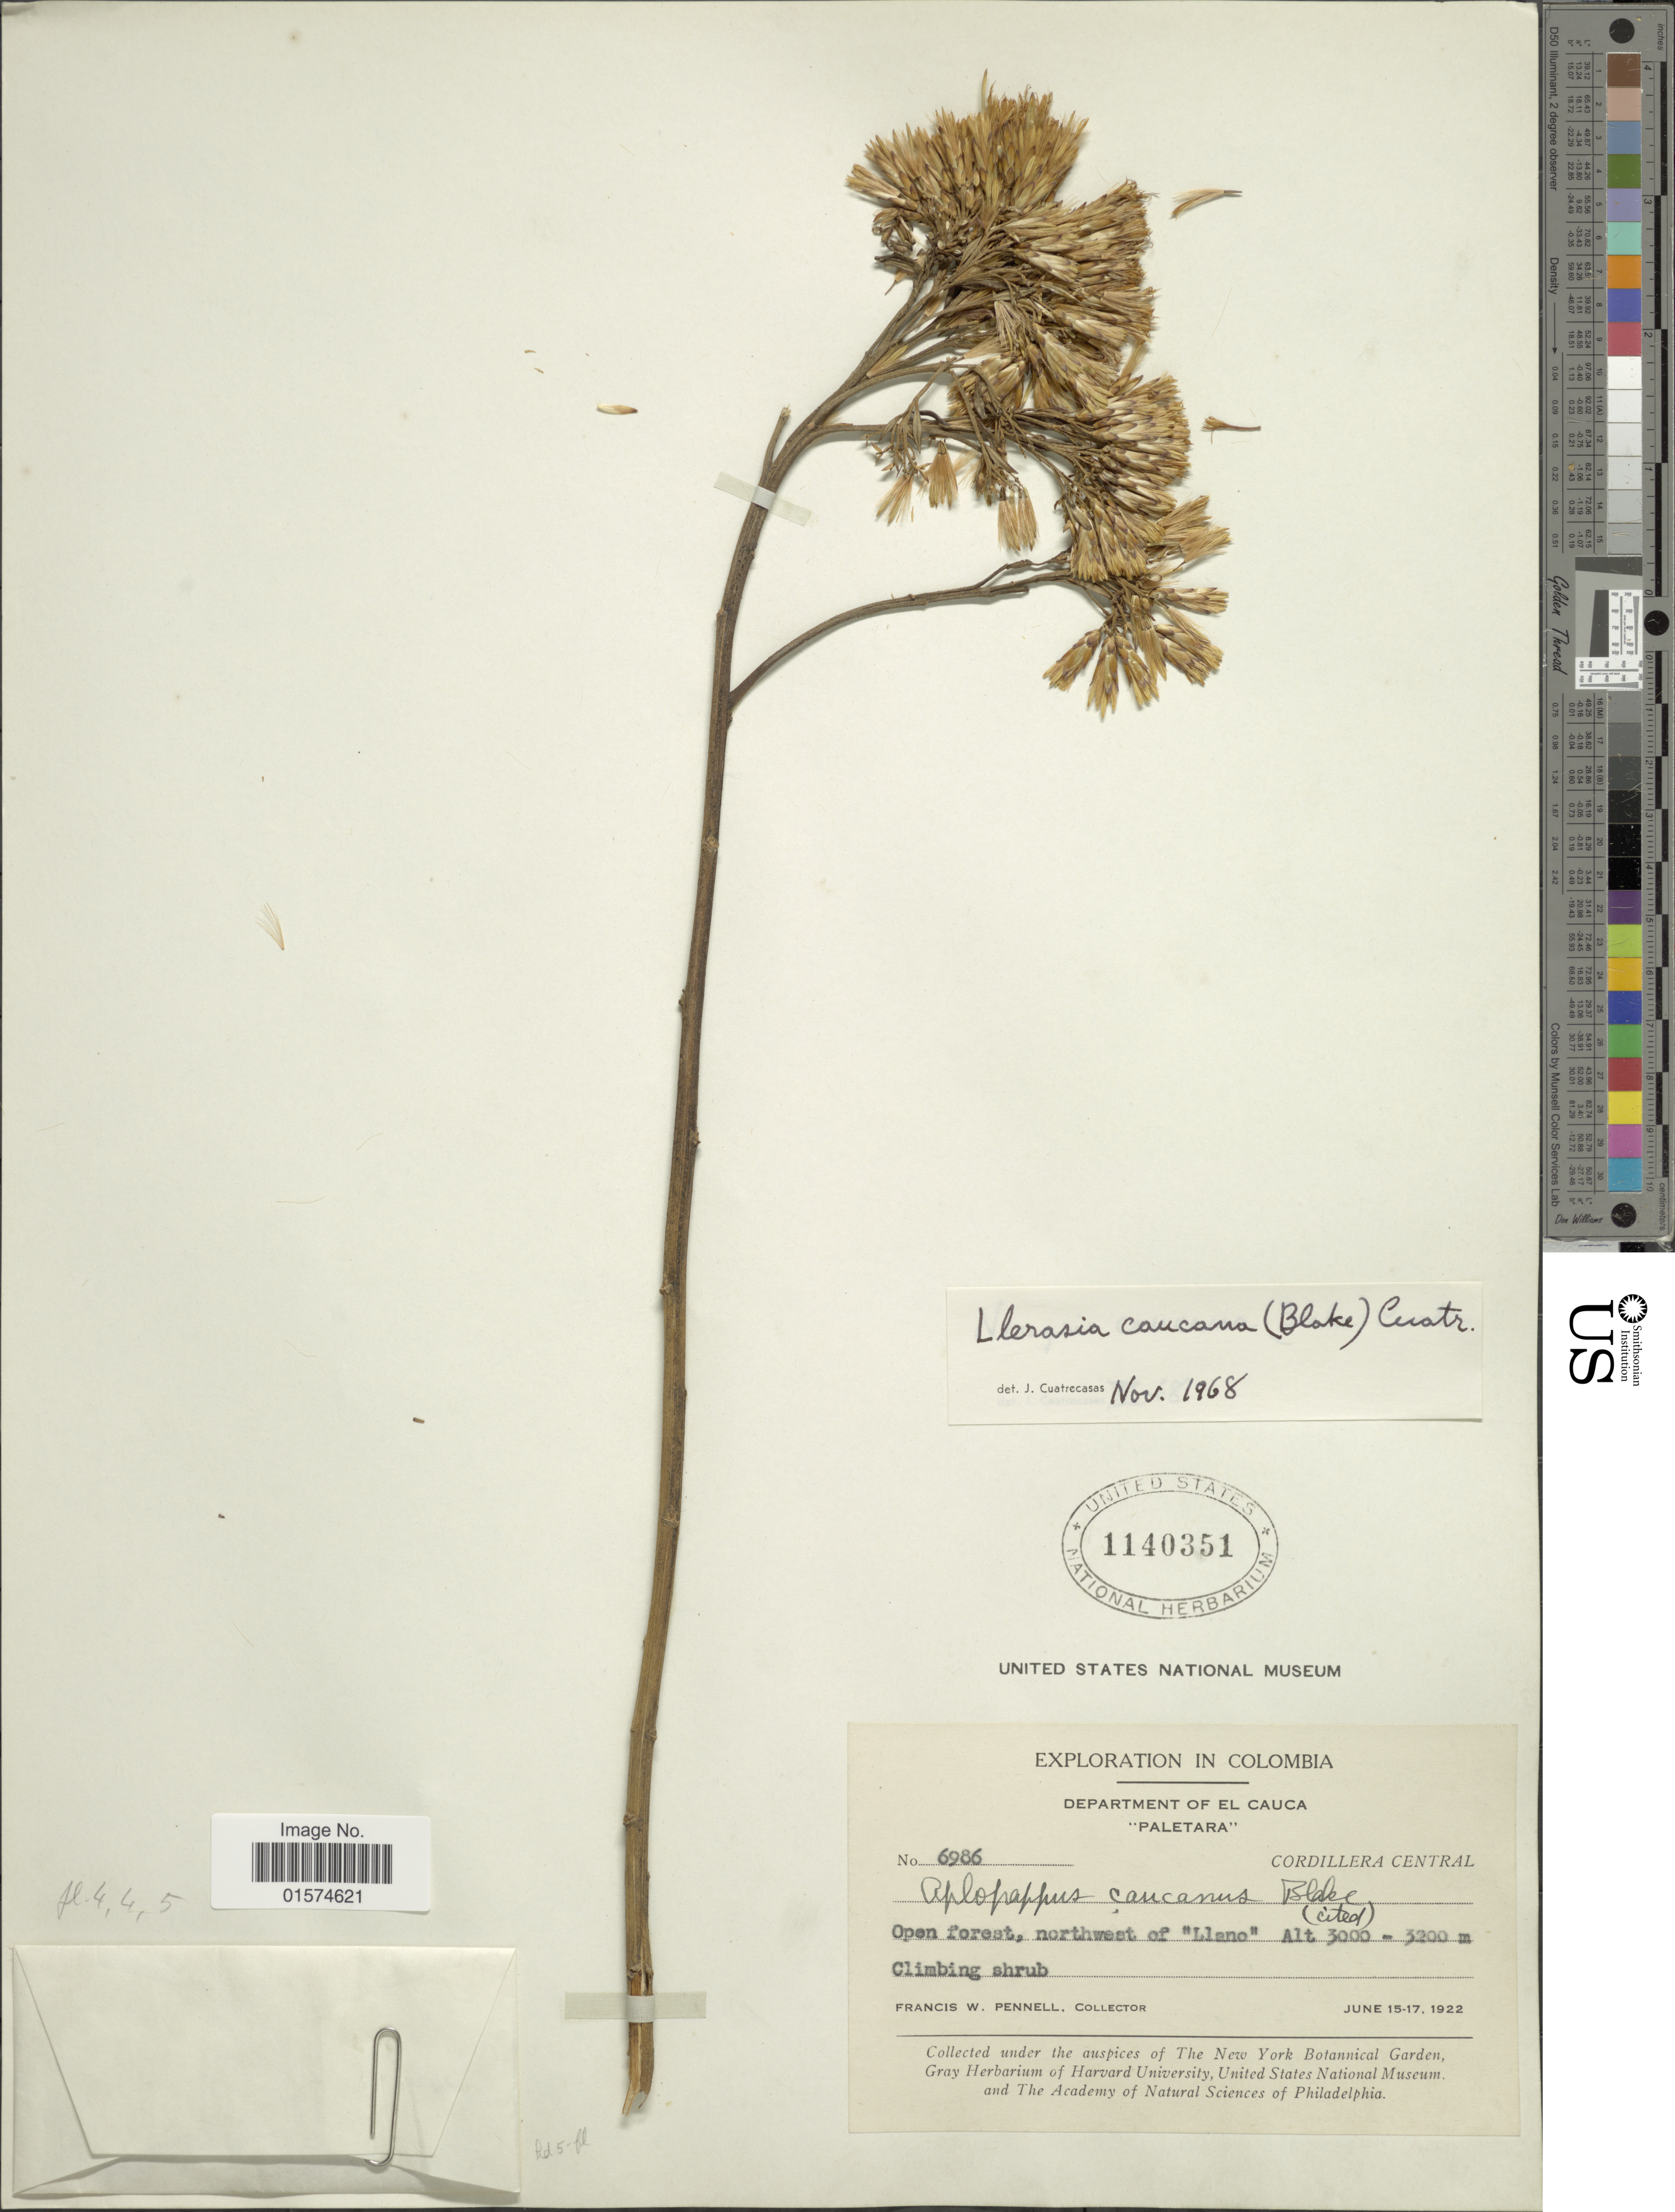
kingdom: Plantae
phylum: Tracheophyta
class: Magnoliopsida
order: Asterales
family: Asteraceae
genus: Llerasia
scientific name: Llerasia caucana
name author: (S.F. Blake) Cuatrec.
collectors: F. W. Pennell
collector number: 6986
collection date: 1922-06-15/1922-06-17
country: Colombia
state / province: Valle del Cauca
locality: Department of El Cauca, "Paletara", Cordillera Central, Open forest, northwest of "Llano"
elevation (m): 3000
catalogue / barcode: US 1140351